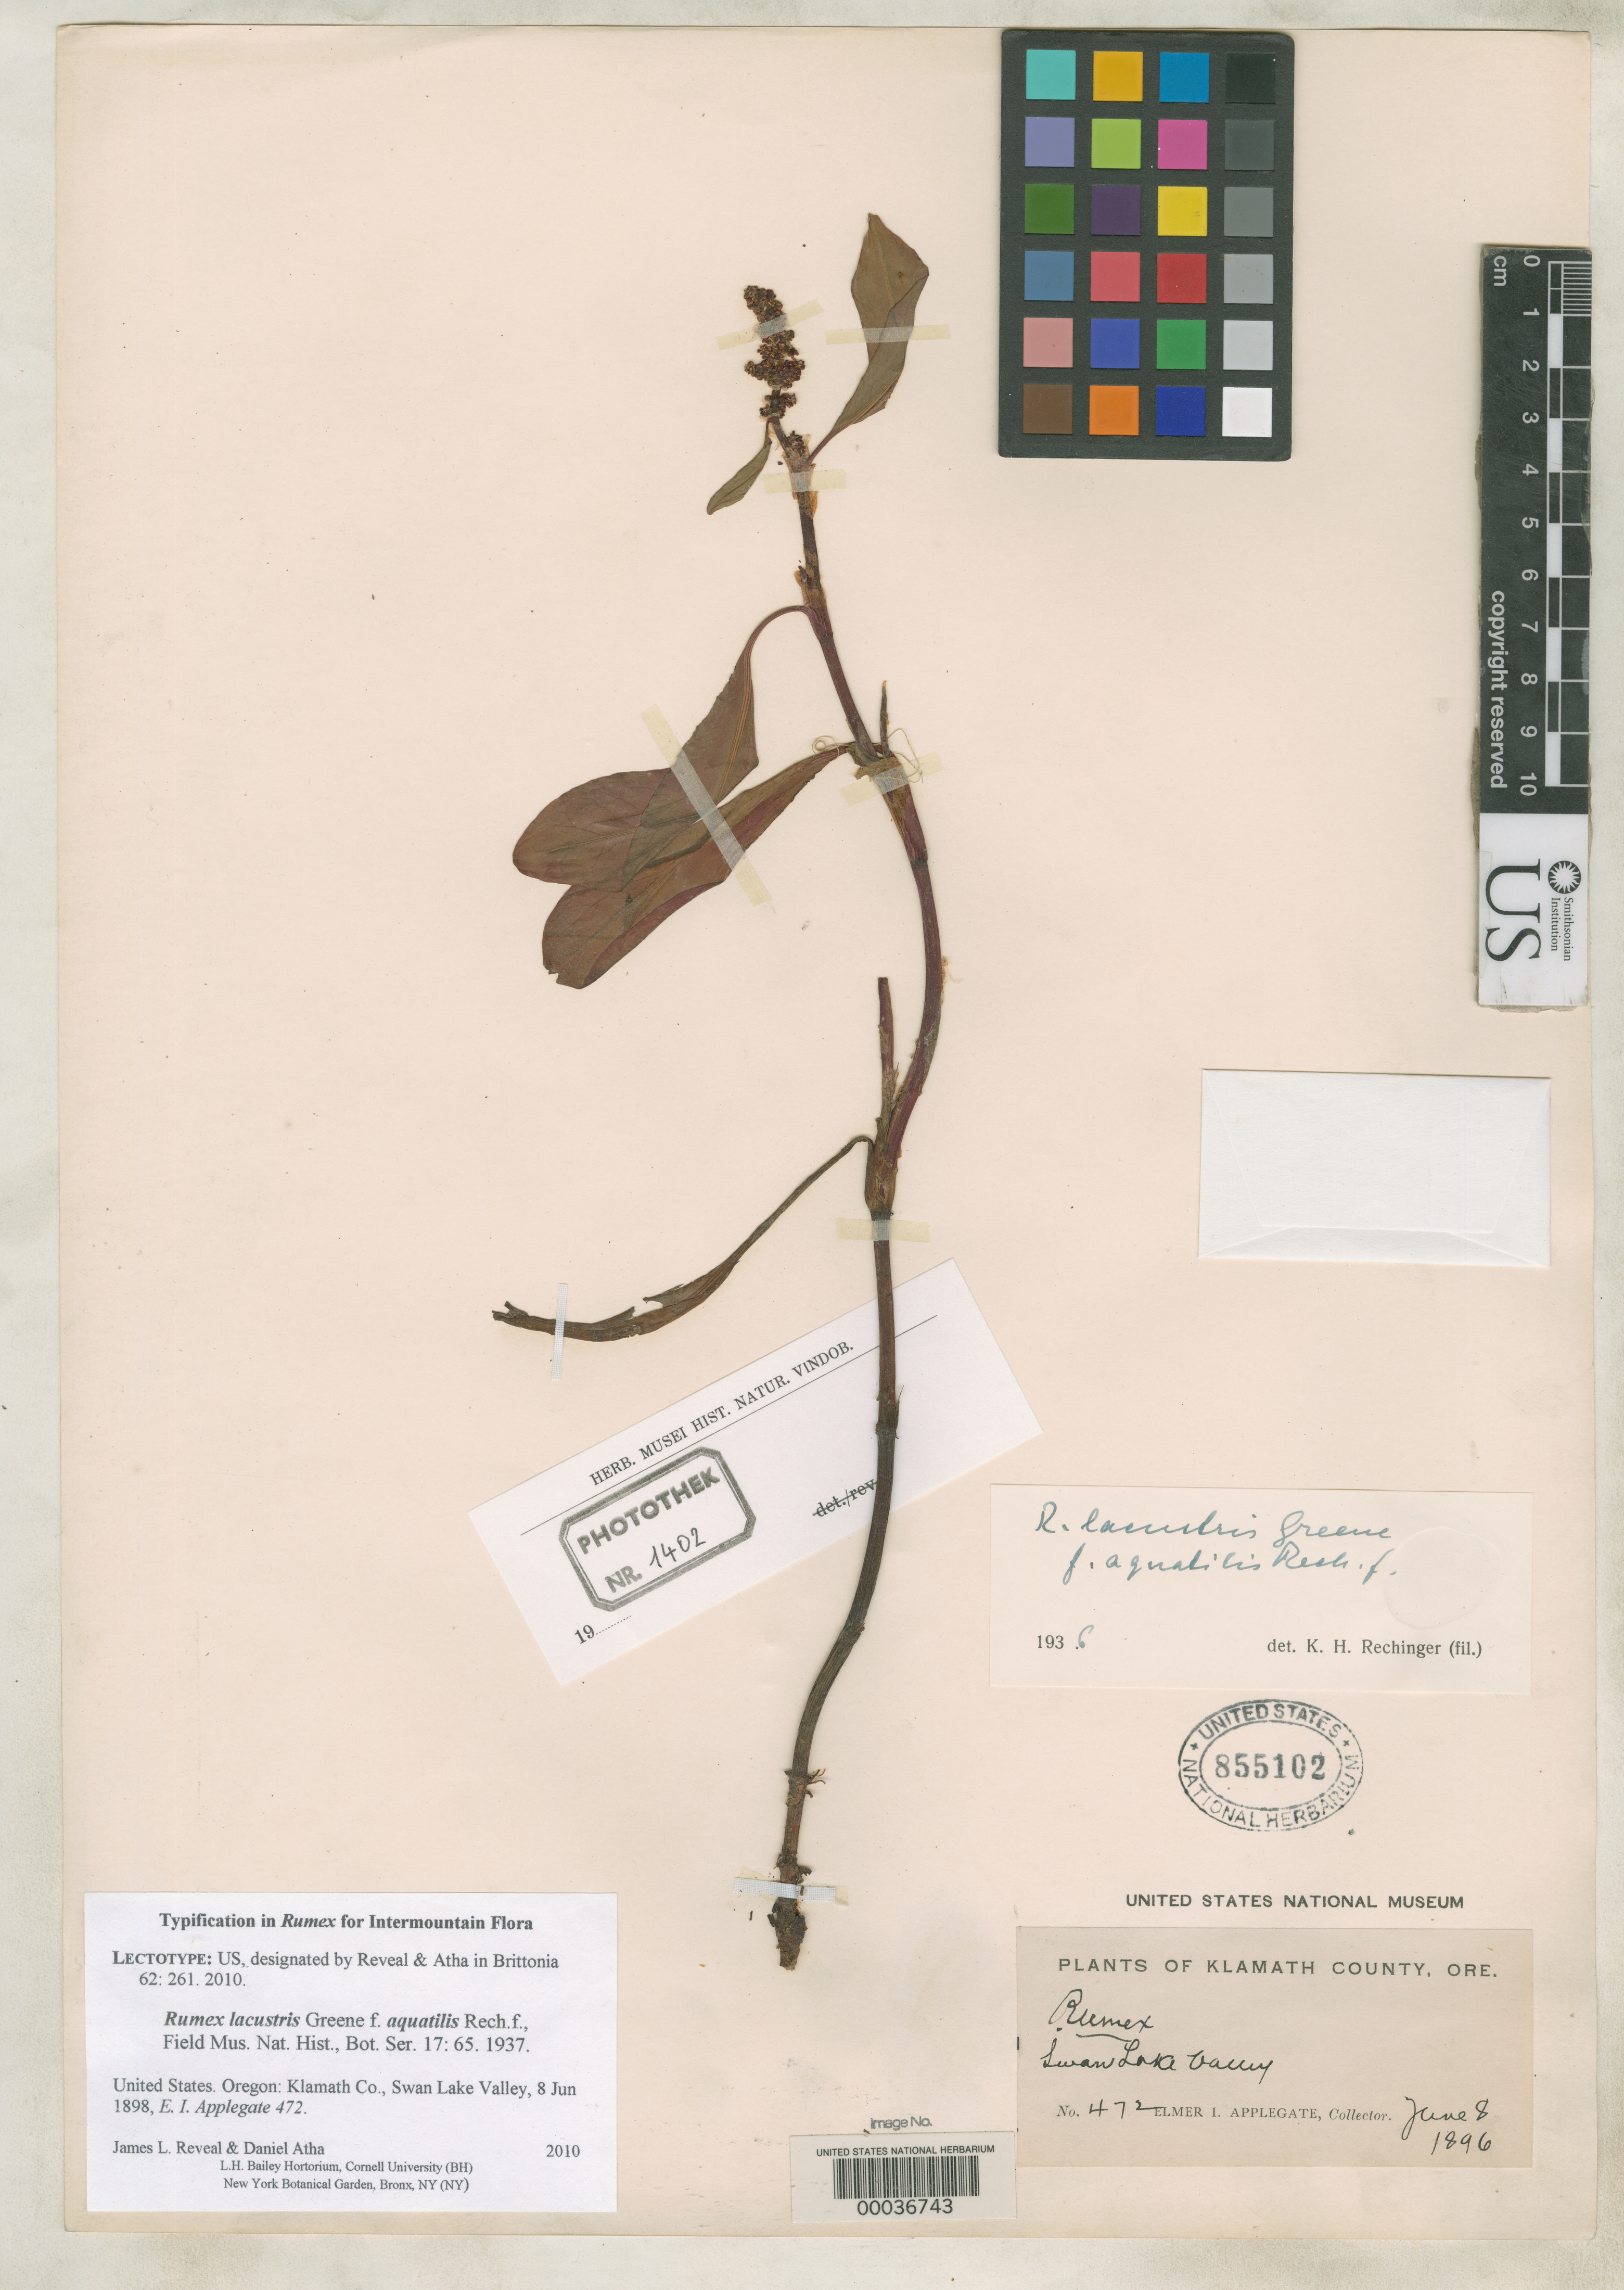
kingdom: Plantae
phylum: Tracheophyta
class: Magnoliopsida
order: Caryophyllales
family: Polygonaceae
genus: Rumex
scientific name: Rumex lacustris f. aquatilis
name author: Rech. f.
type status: Lectotype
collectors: E. I. Applegate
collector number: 472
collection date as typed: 08 Jun 1896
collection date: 1896-06-08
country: United States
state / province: Oregon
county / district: Klamath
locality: Swan Lake Valley.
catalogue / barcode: US 855102